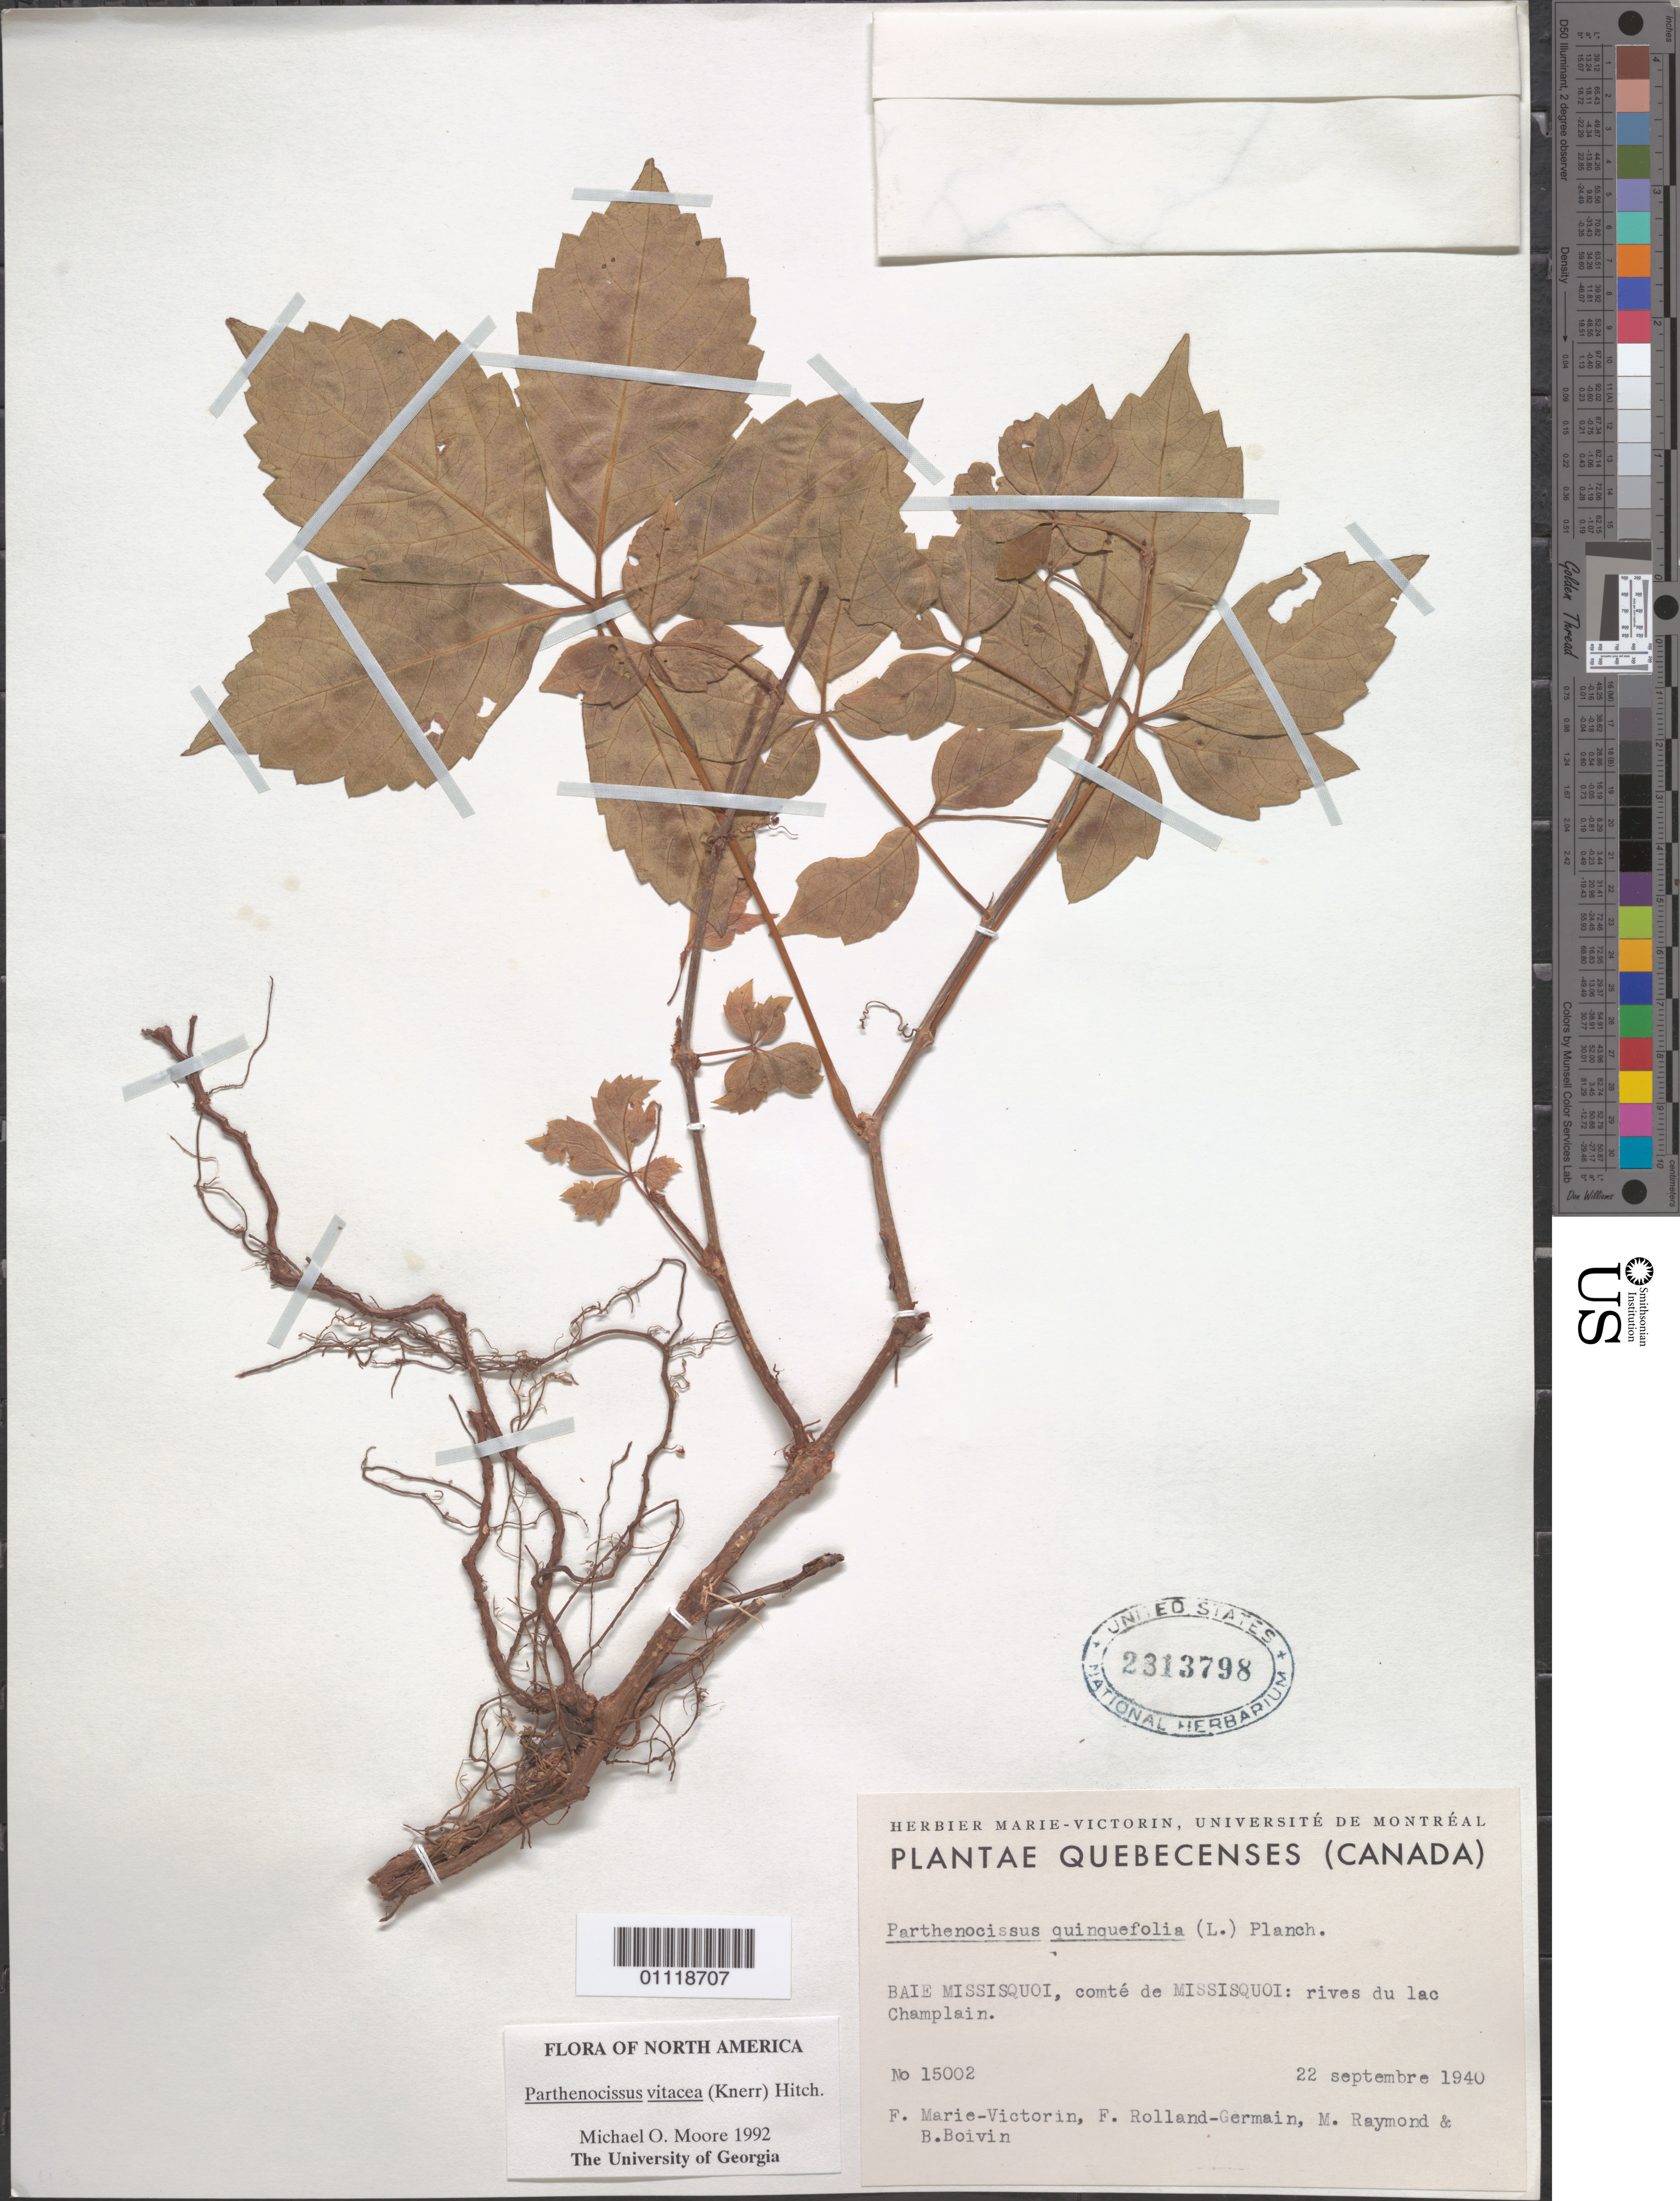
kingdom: Plantae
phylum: Tracheophyta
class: Magnoliopsida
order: Vitales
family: Vitaceae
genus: Parthenocissus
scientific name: Parthenocissus vitacea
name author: (Knerr) Hitchc.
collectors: Fr. Marie-Victorin, Rolland-Germain, M. Raymond & J. R. B. Boivin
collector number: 15002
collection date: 1940-09-22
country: Canada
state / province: Quebec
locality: Baie Missisquoi, comte de Missisquoi: rives du lac Champlain.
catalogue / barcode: US 2313798